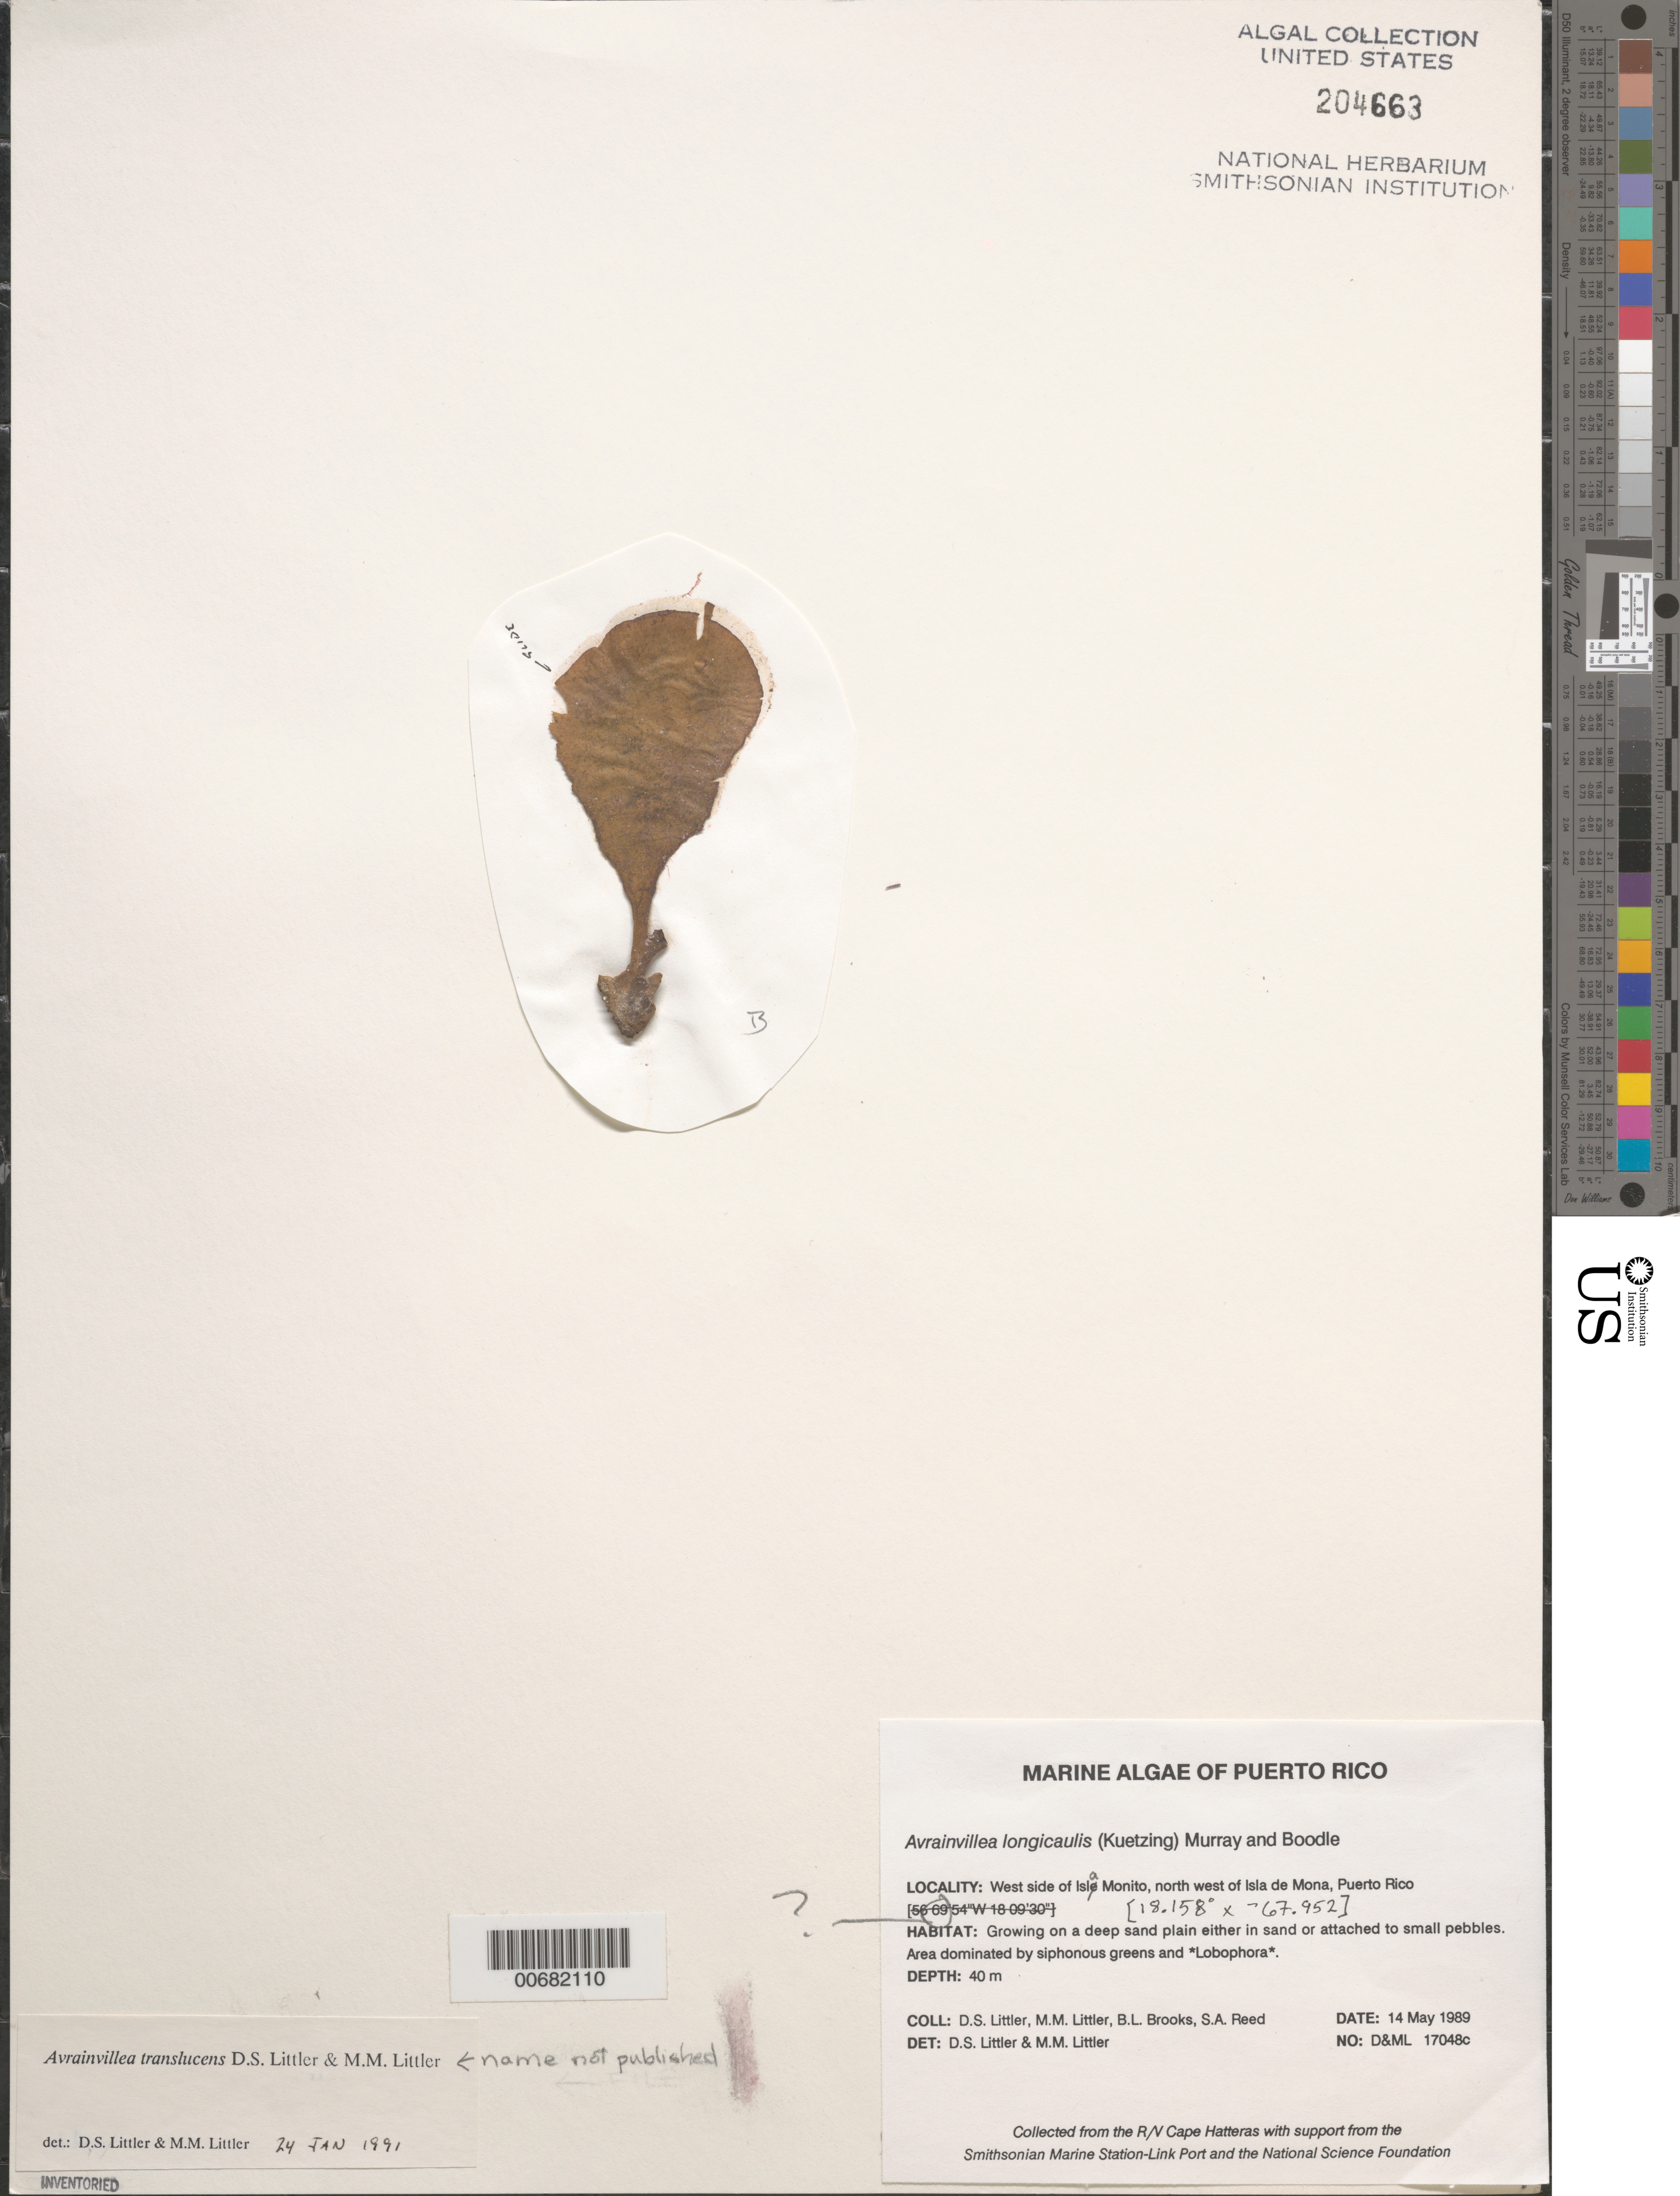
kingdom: Plantae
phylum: Chlorophyta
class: Ulvophyceae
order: Bryopsidales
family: Dichotomosiphonaceae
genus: Avrainvillea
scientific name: Avrainvillea longicaulis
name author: (Kütz.) G. Murray & Boodle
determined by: Littler, D. S.; Littler, M. M.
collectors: D. S. Littler, M. M. Littler, B. Brooks & S. Reed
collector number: D&ML 17048c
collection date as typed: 14 May 1989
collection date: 1989-05-14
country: Puerto Rico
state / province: Mayaguëz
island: Monito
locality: Isla Monito, northwest of Isla de Mona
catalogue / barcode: US 204663